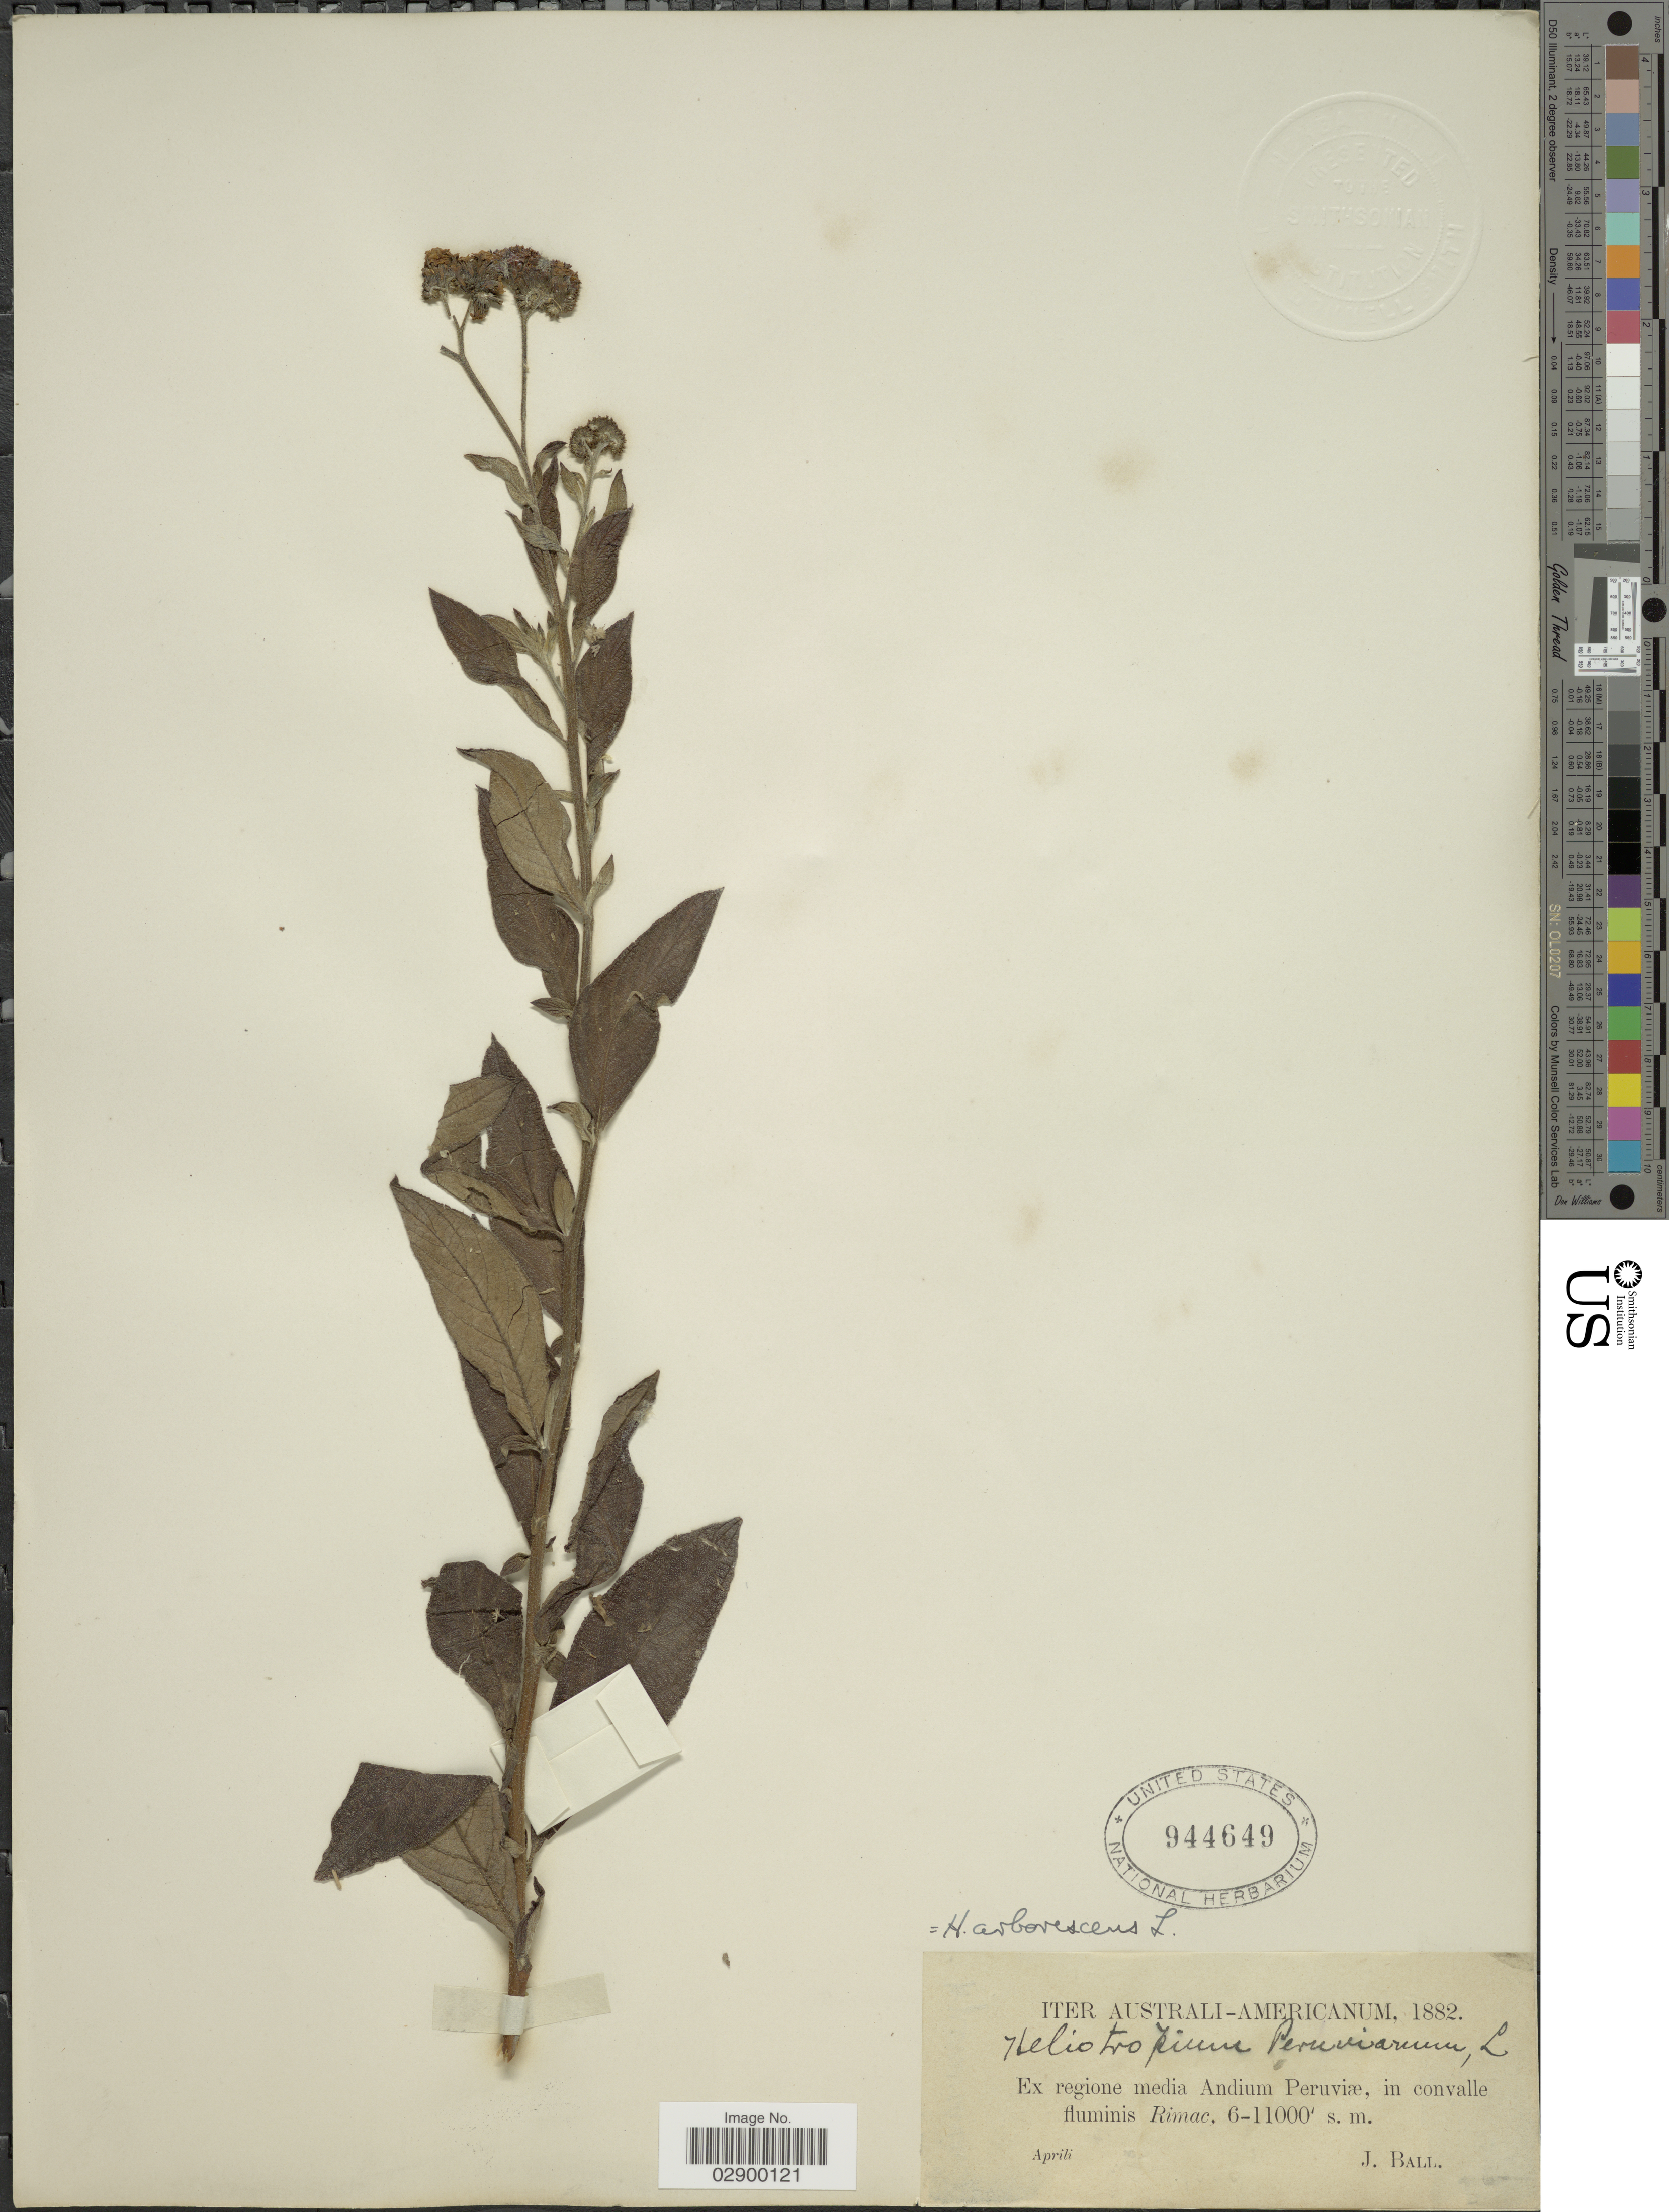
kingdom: Plantae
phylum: Tracheophyta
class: Magnoliopsida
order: Boraginales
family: Heliotropiaceae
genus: Heliotropium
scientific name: Heliotropium arborescens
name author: L.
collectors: J. Ball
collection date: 1882-04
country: Peru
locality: Ex regione media Andium Peruviæ, in convalle fluminis Rimac.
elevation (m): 1829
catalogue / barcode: US 944649